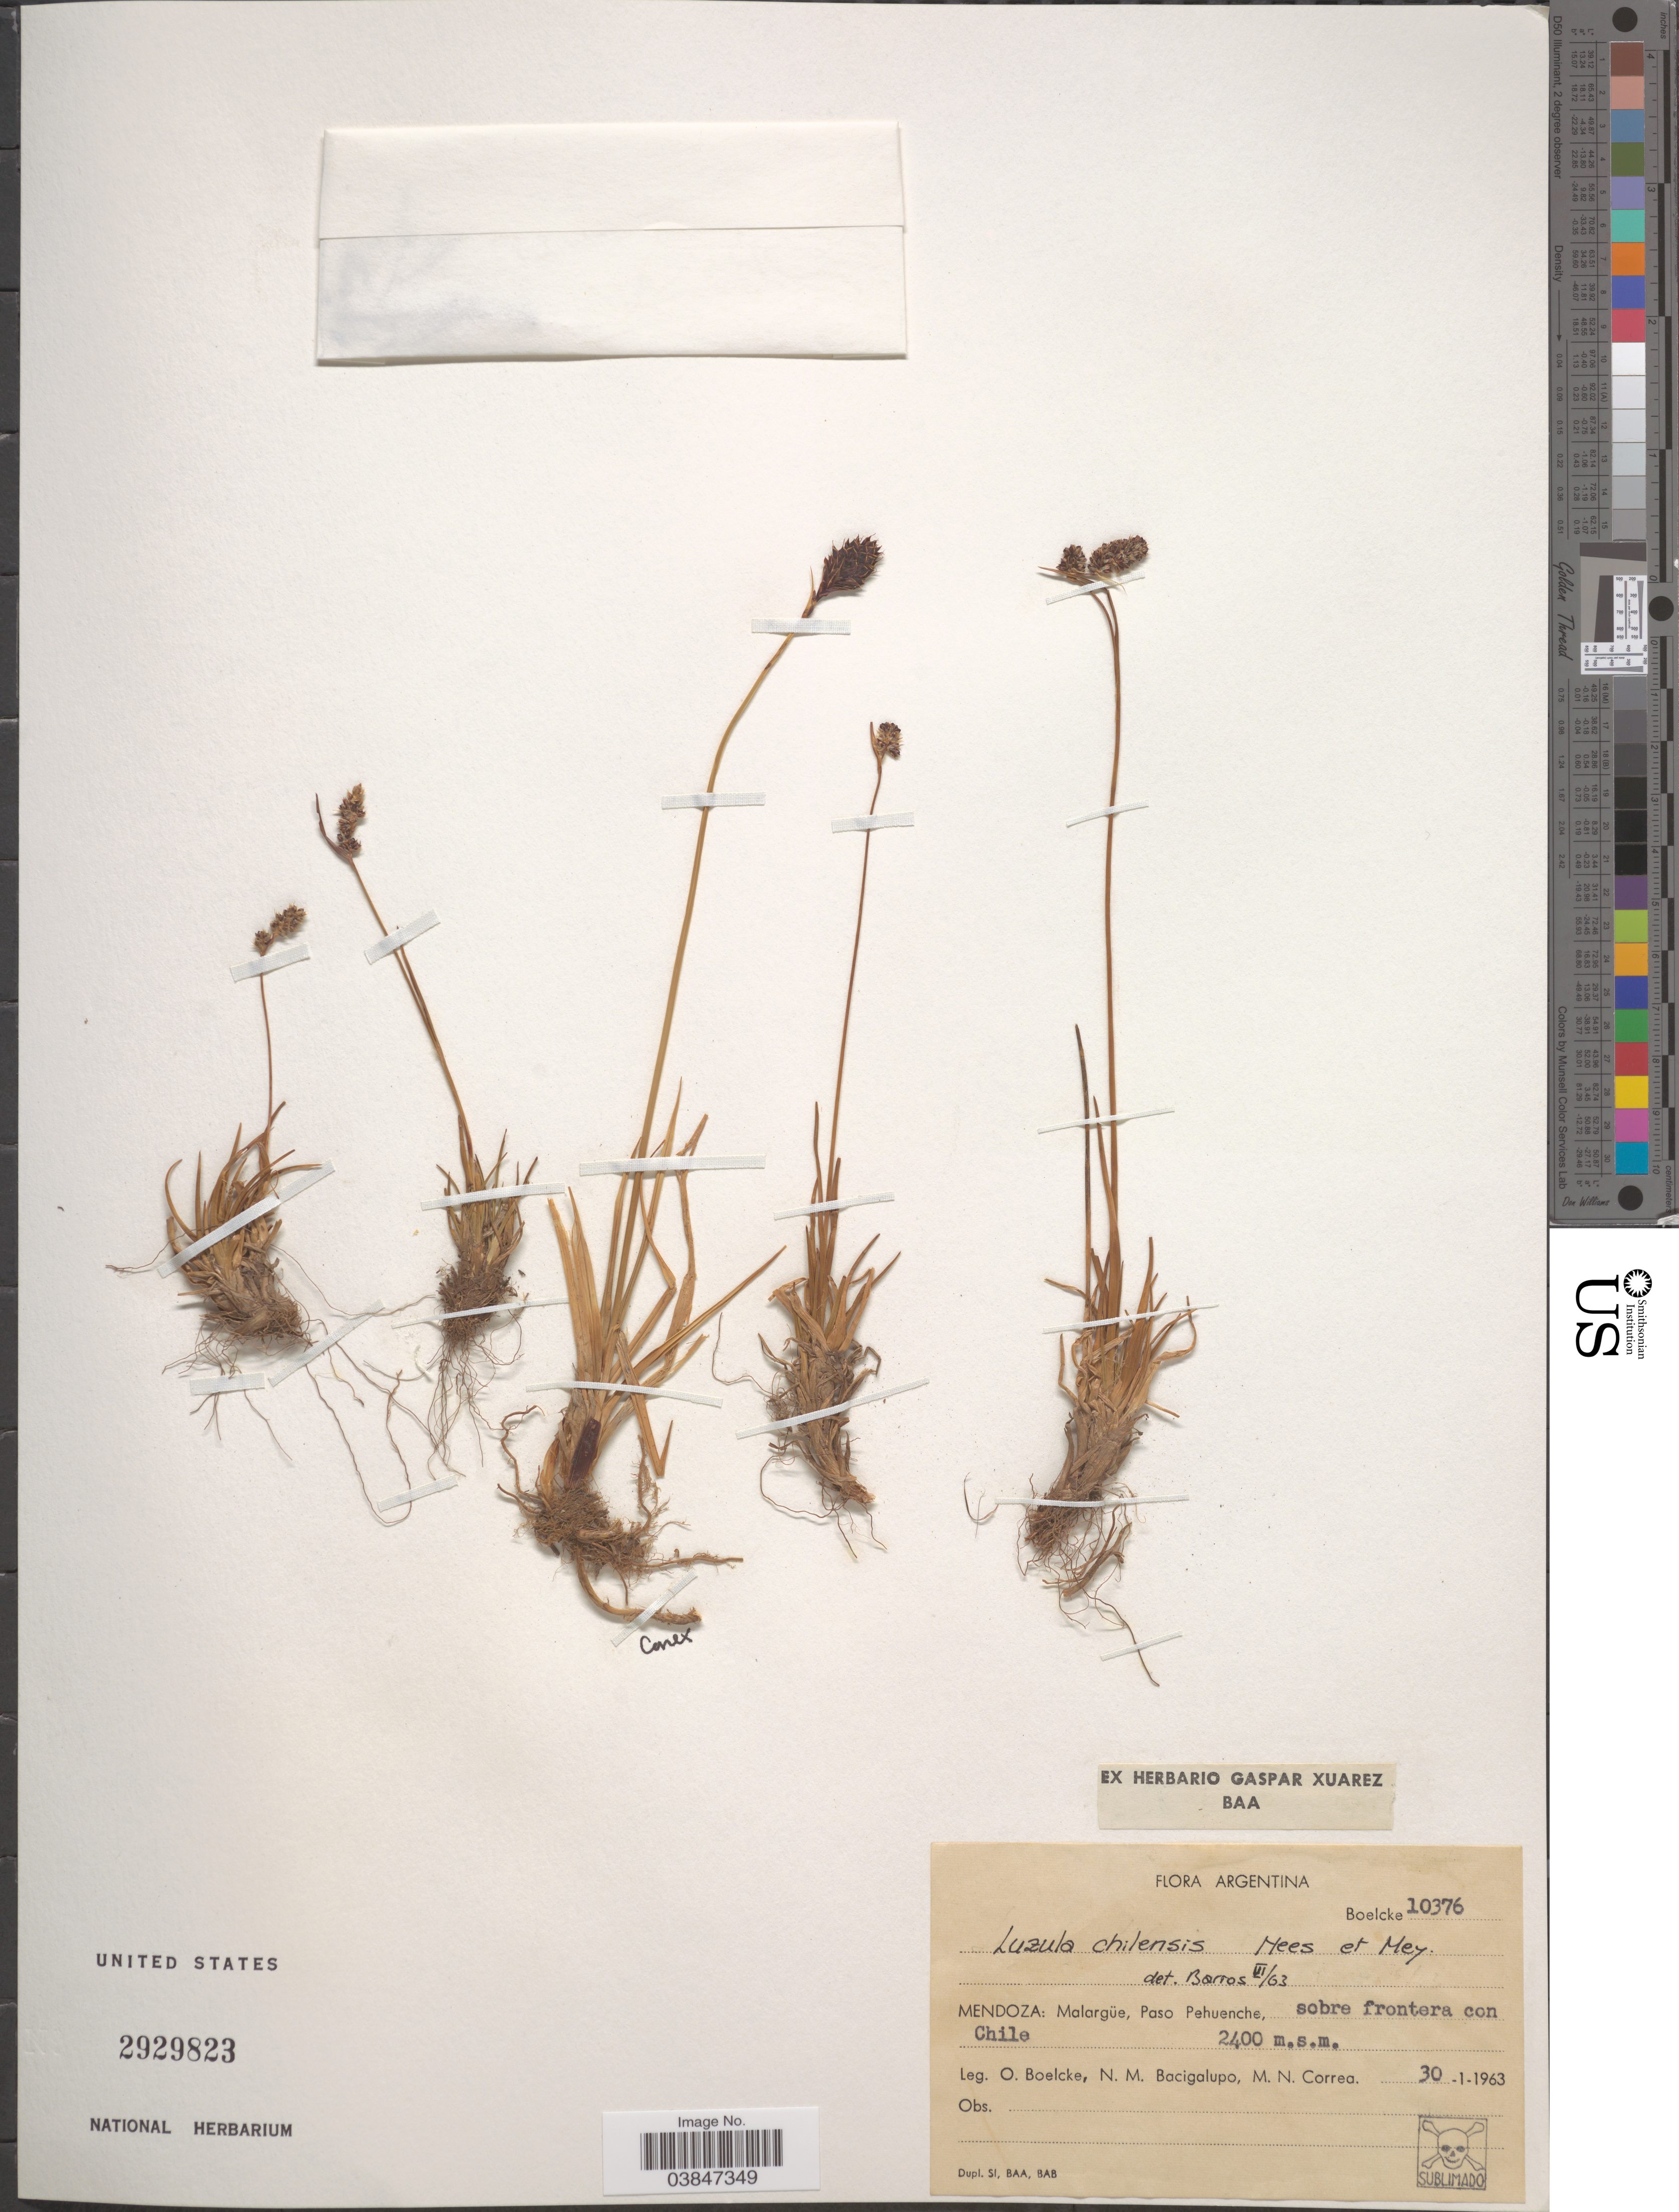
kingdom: Plantae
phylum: Tracheophyta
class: Liliopsida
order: Poales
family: Juncaceae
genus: Luzula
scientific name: Luzula chilensis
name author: Nees & Meyen ex Kunth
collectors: O. Boelcke, N. M. Bacigalupo & M. N. Correa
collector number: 10376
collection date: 1963-01-30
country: Argentina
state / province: Mendoza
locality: Malargüe, Paso Pehuenche, sobre frontera con Chile.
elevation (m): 2400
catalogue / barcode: US 2929823